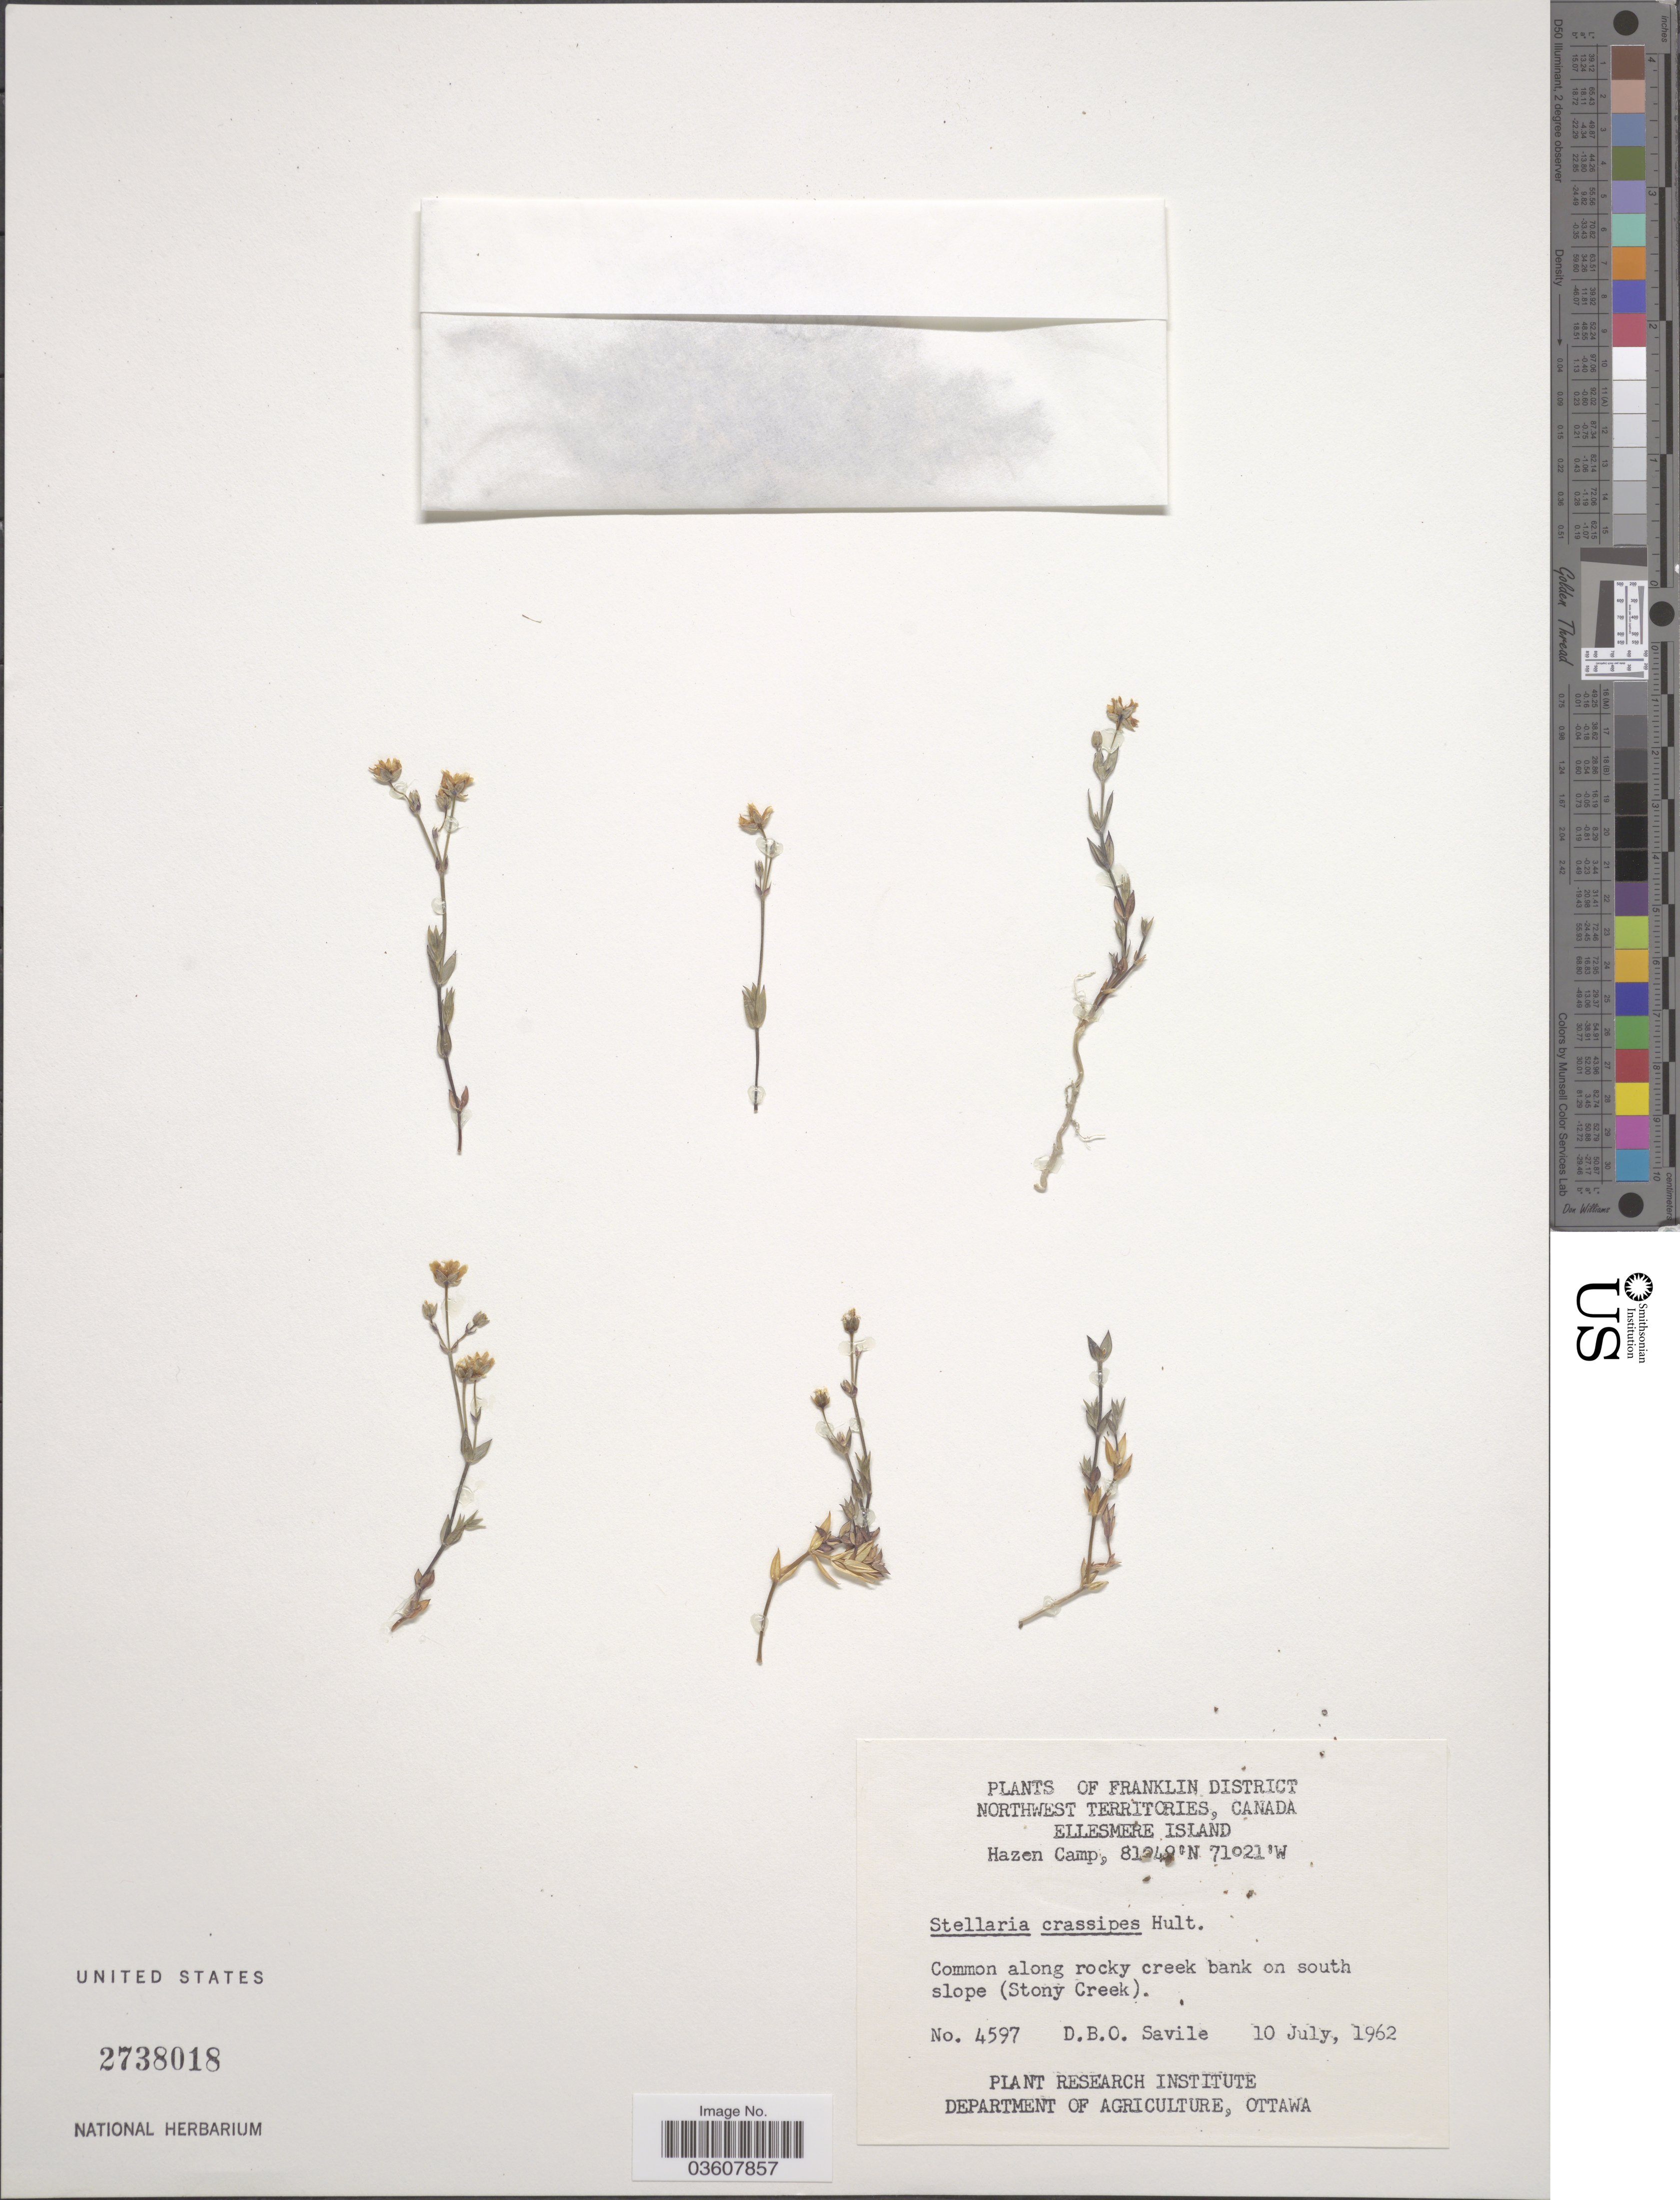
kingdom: Plantae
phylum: Tracheophyta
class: Magnoliopsida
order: Caryophyllales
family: Caryophyllaceae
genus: Stellaria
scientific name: Stellaria crassipes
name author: Hultén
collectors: D. Savile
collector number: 4597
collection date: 1962-07-10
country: Canada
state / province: Northwest Territories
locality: Franklin District. Northwest Territories, Ellesmere Island. Common along rocky creek bank on south slope (Stony Creek).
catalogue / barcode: US 2738018